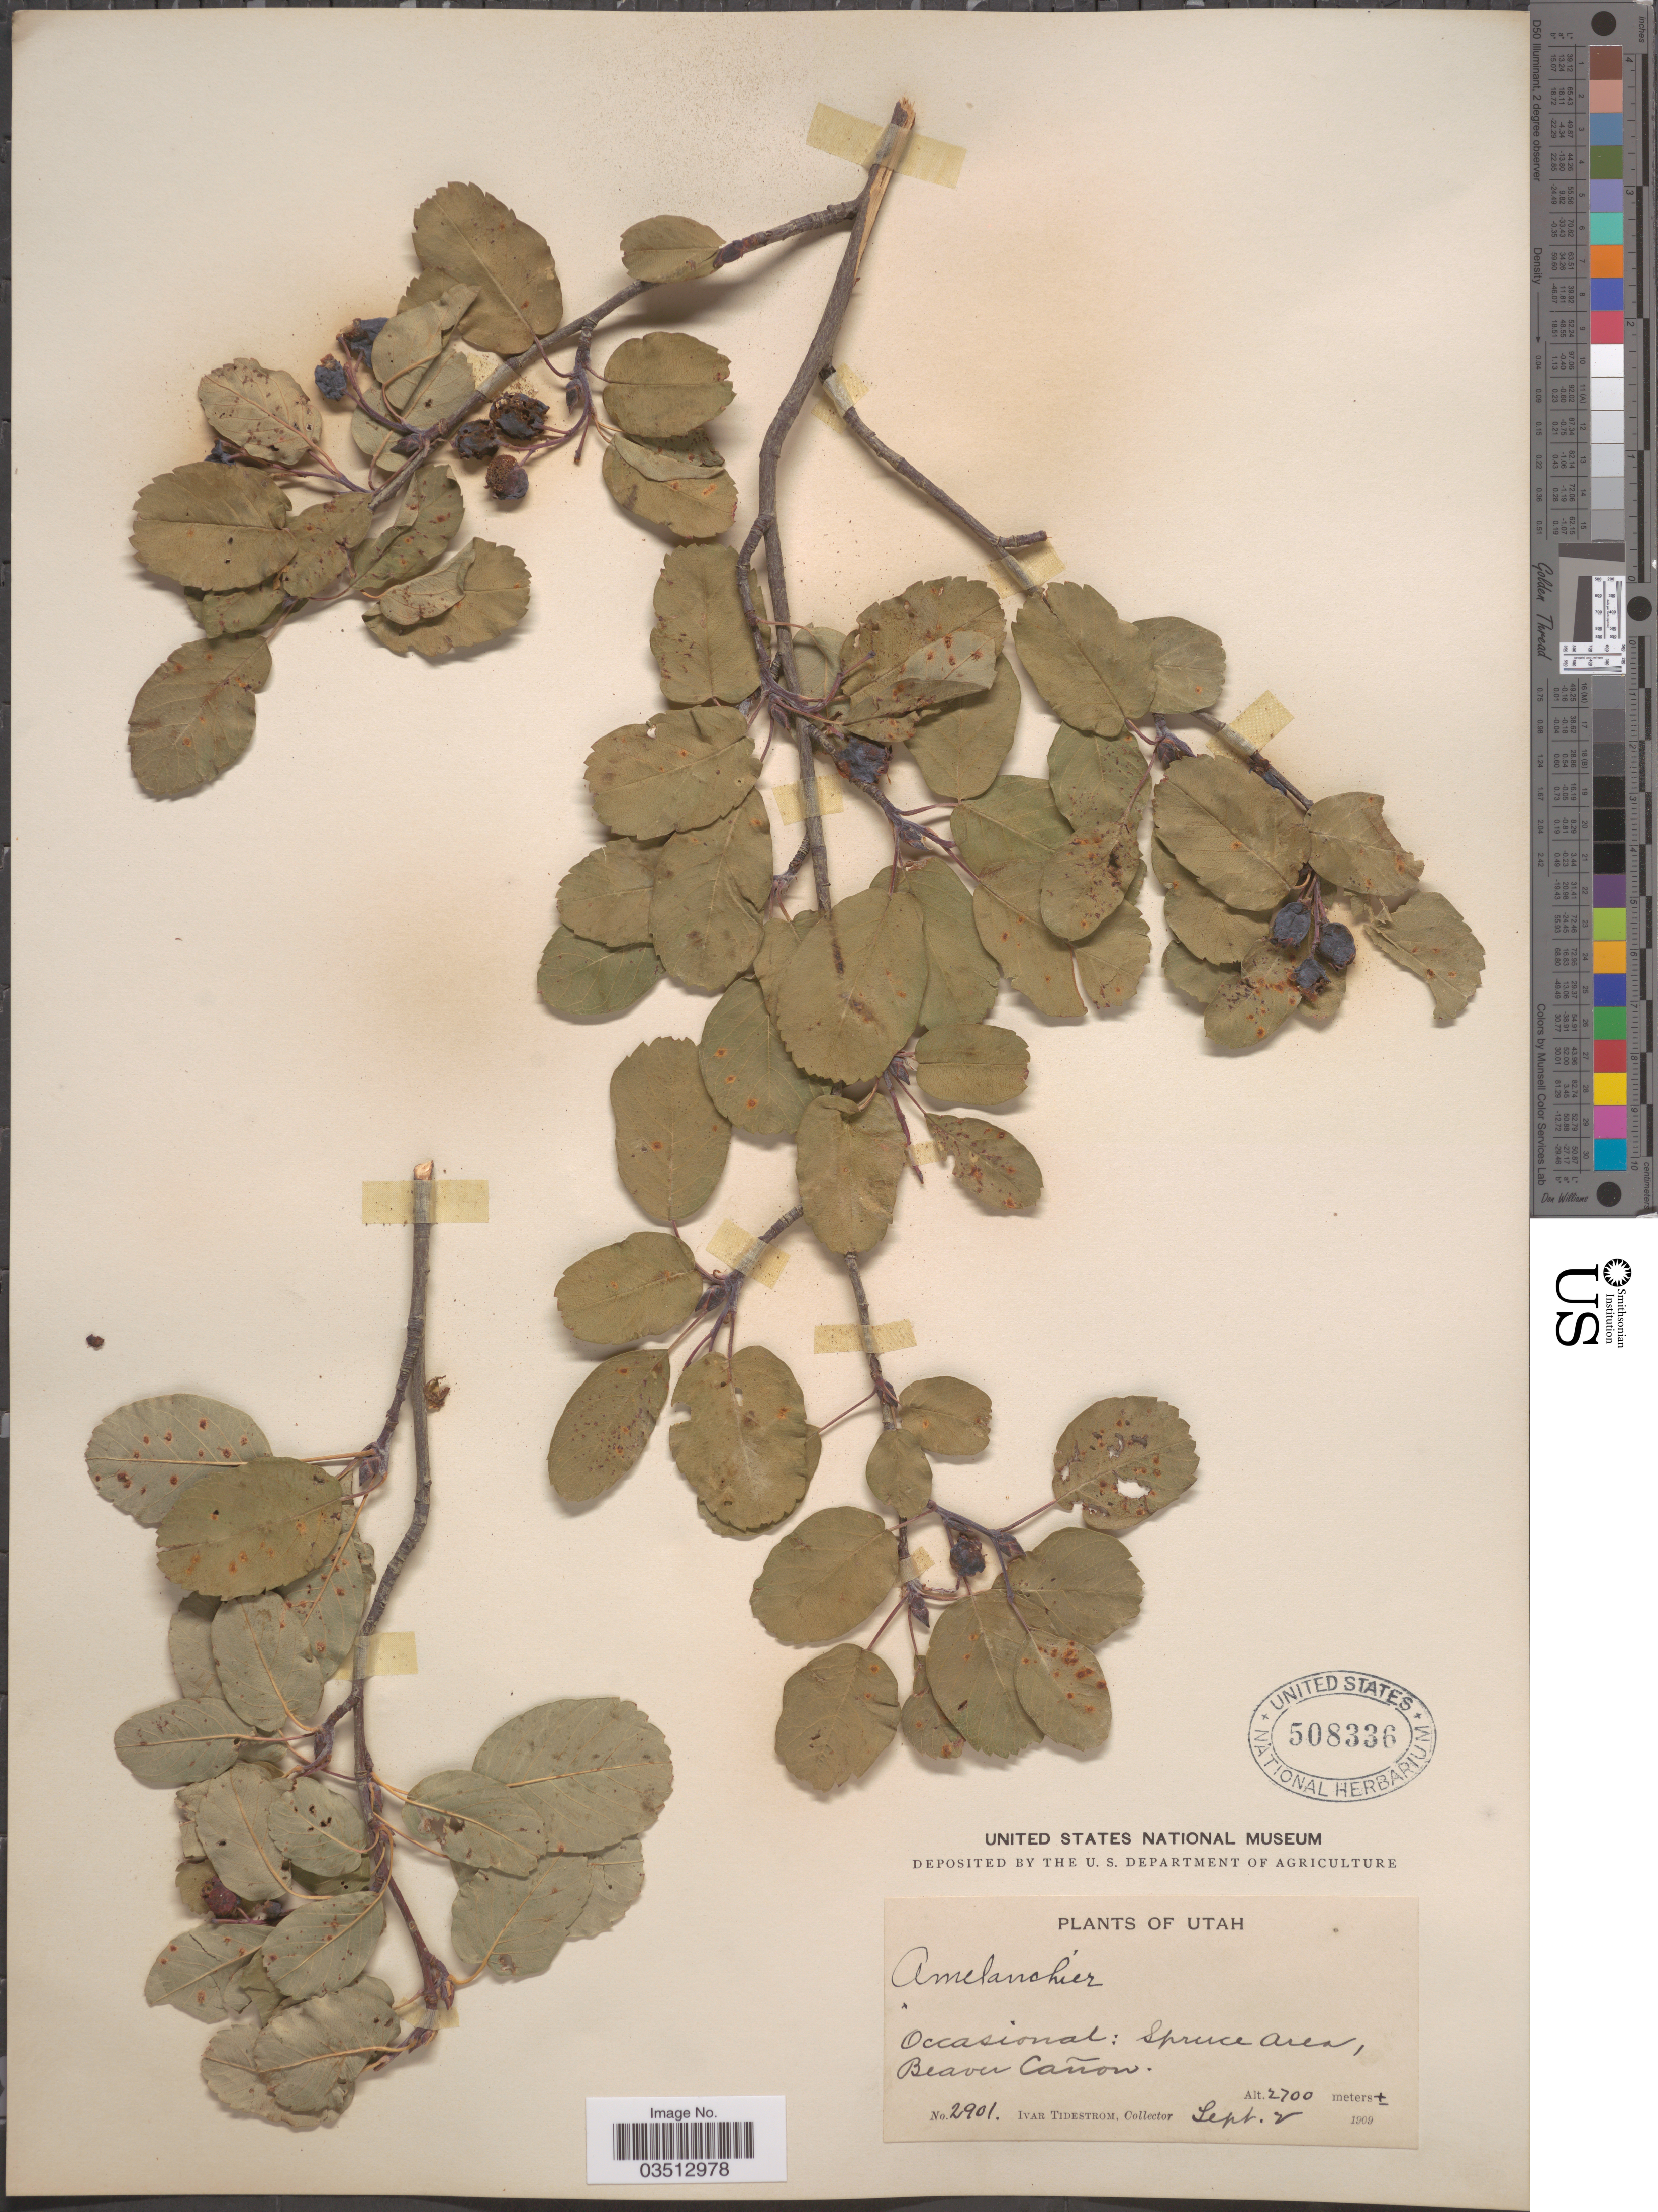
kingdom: Plantae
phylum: Tracheophyta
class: Magnoliopsida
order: Rosales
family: Rosaceae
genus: Amelanchier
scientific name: Amelanchier sp.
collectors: I. F. Tidestrom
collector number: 2901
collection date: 1909-09-02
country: United States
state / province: Utah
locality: Spruce Area, Beaver Cañon.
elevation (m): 2700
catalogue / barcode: US 508336